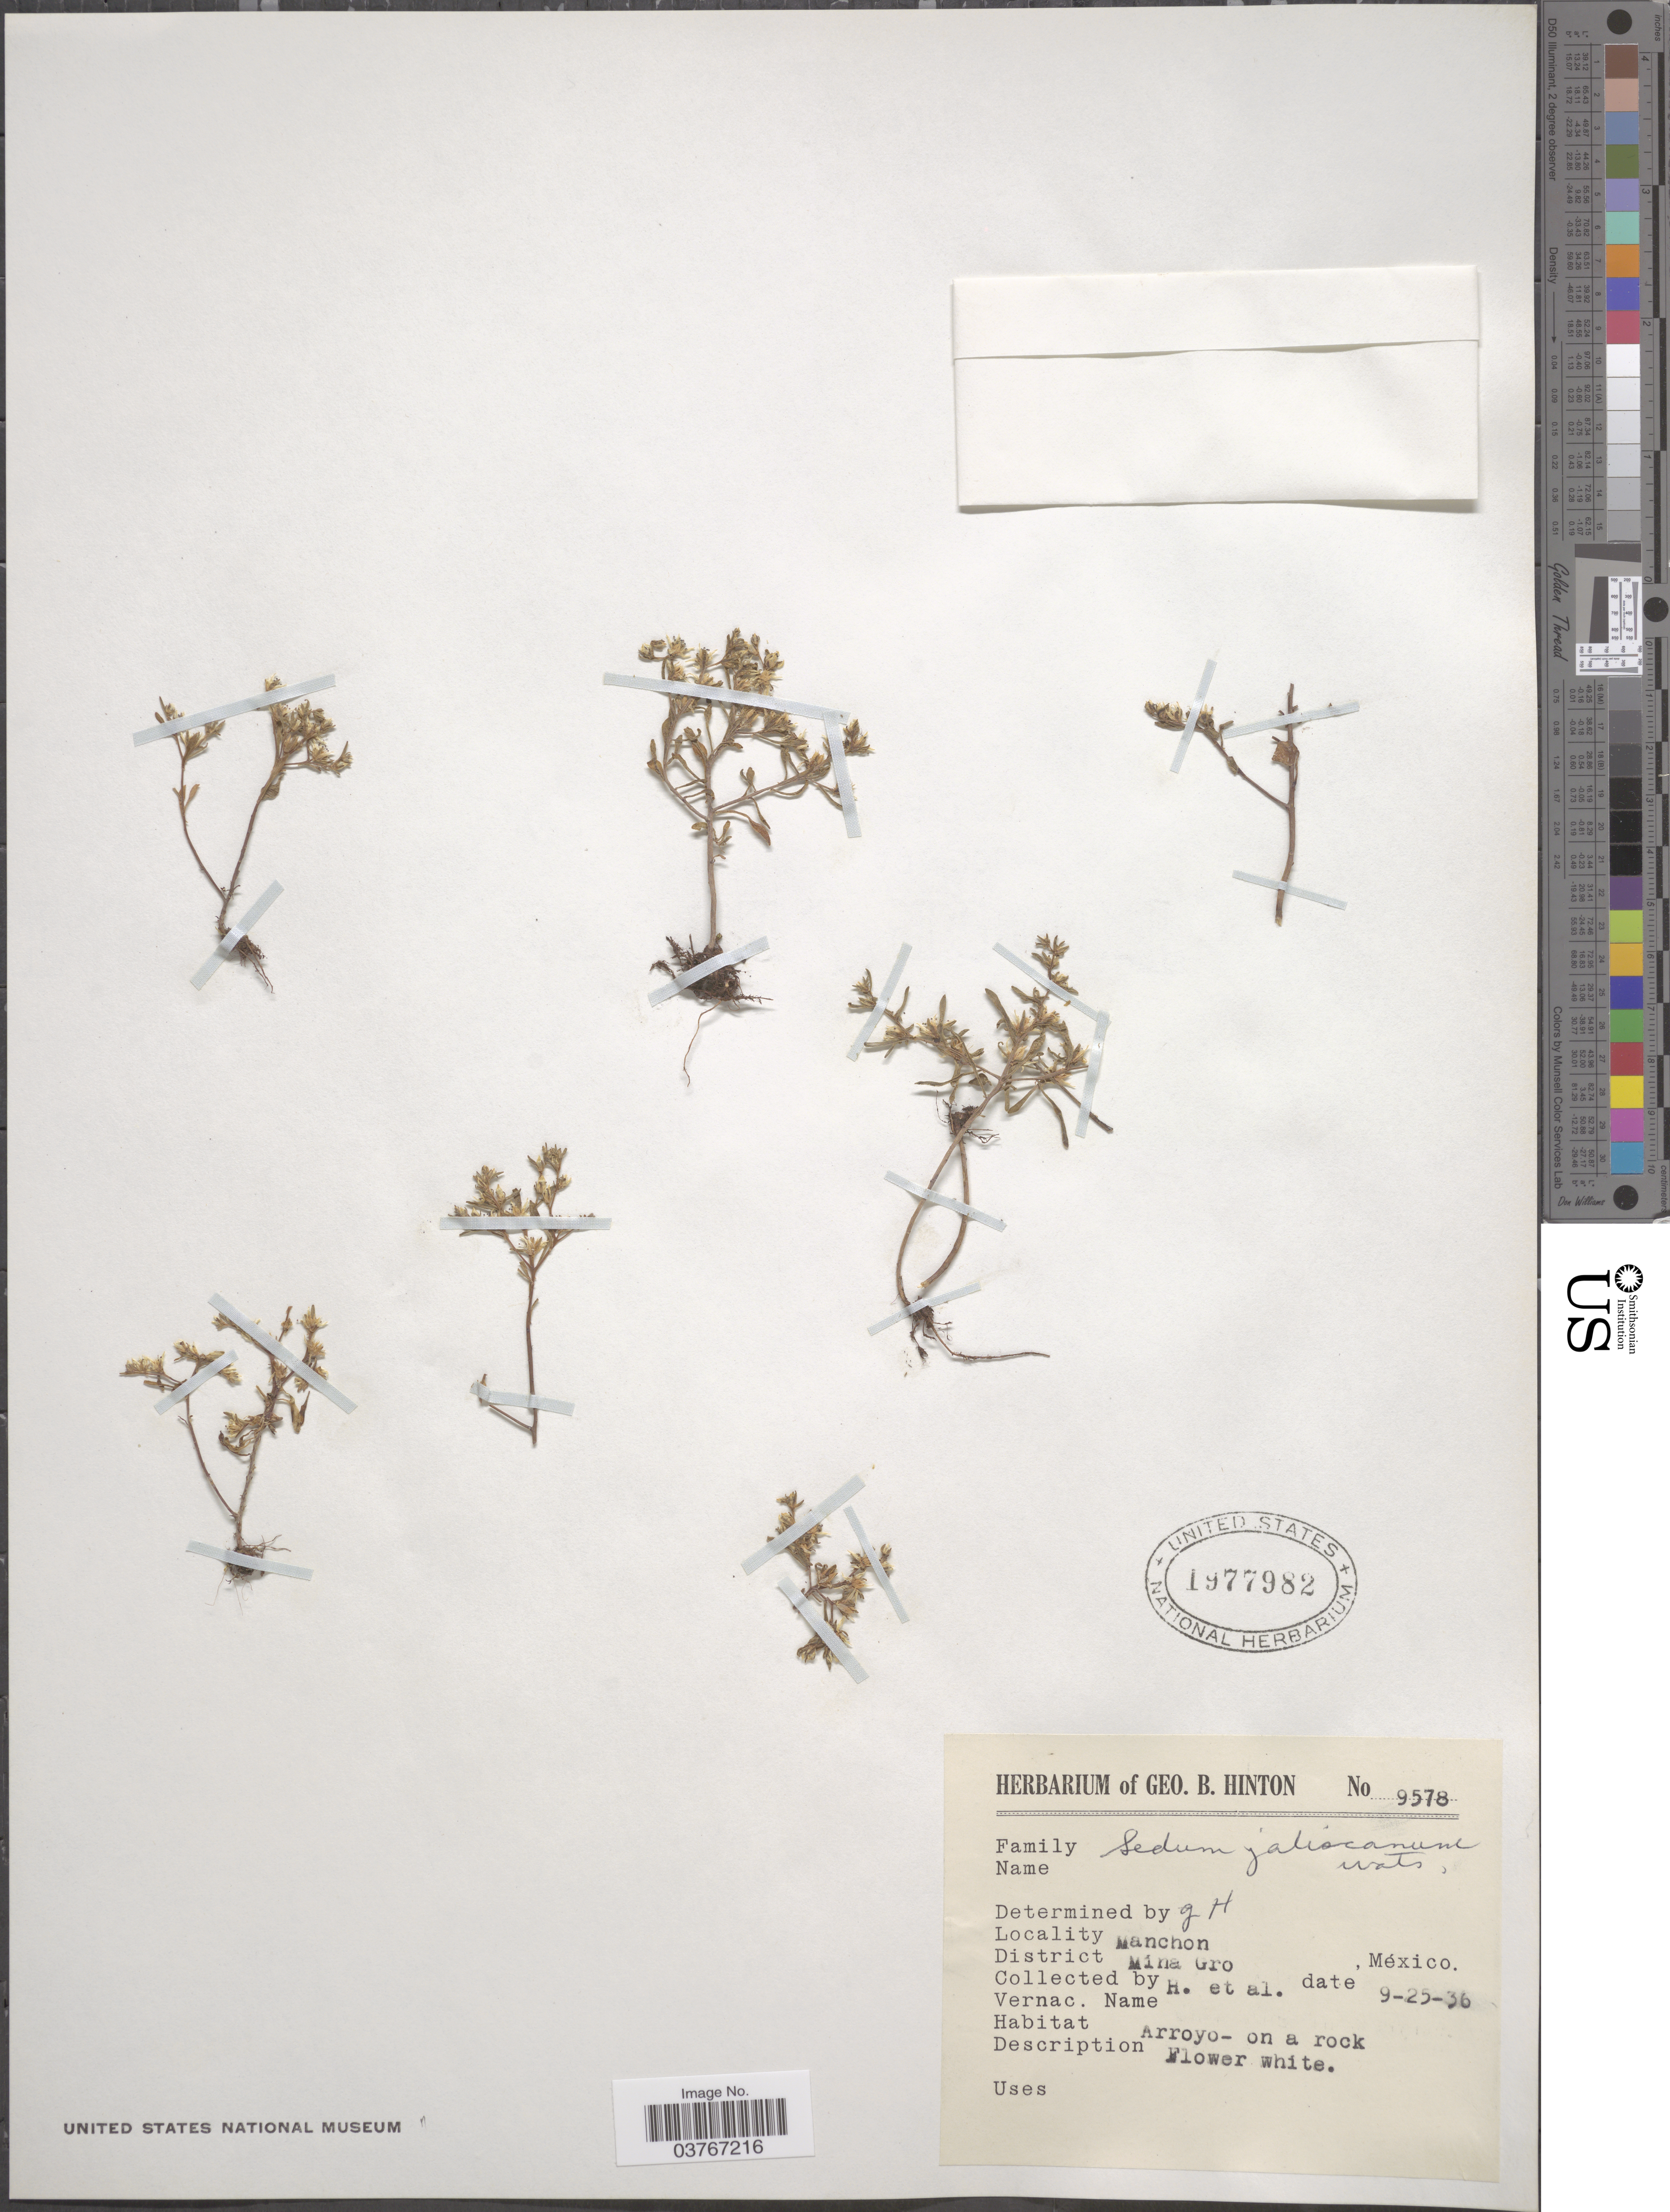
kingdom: Plantae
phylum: Tracheophyta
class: Magnoliopsida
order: Saxifragales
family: Crassulaceae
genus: Sedum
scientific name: Sedum jaliscanum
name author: S. Watson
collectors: G. B. Hinton & et al.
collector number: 9578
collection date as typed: Transcribed d/m/y: 25/9/36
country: Mexico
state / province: Guerrero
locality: Manchon, District Mina.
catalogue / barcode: US 1977982